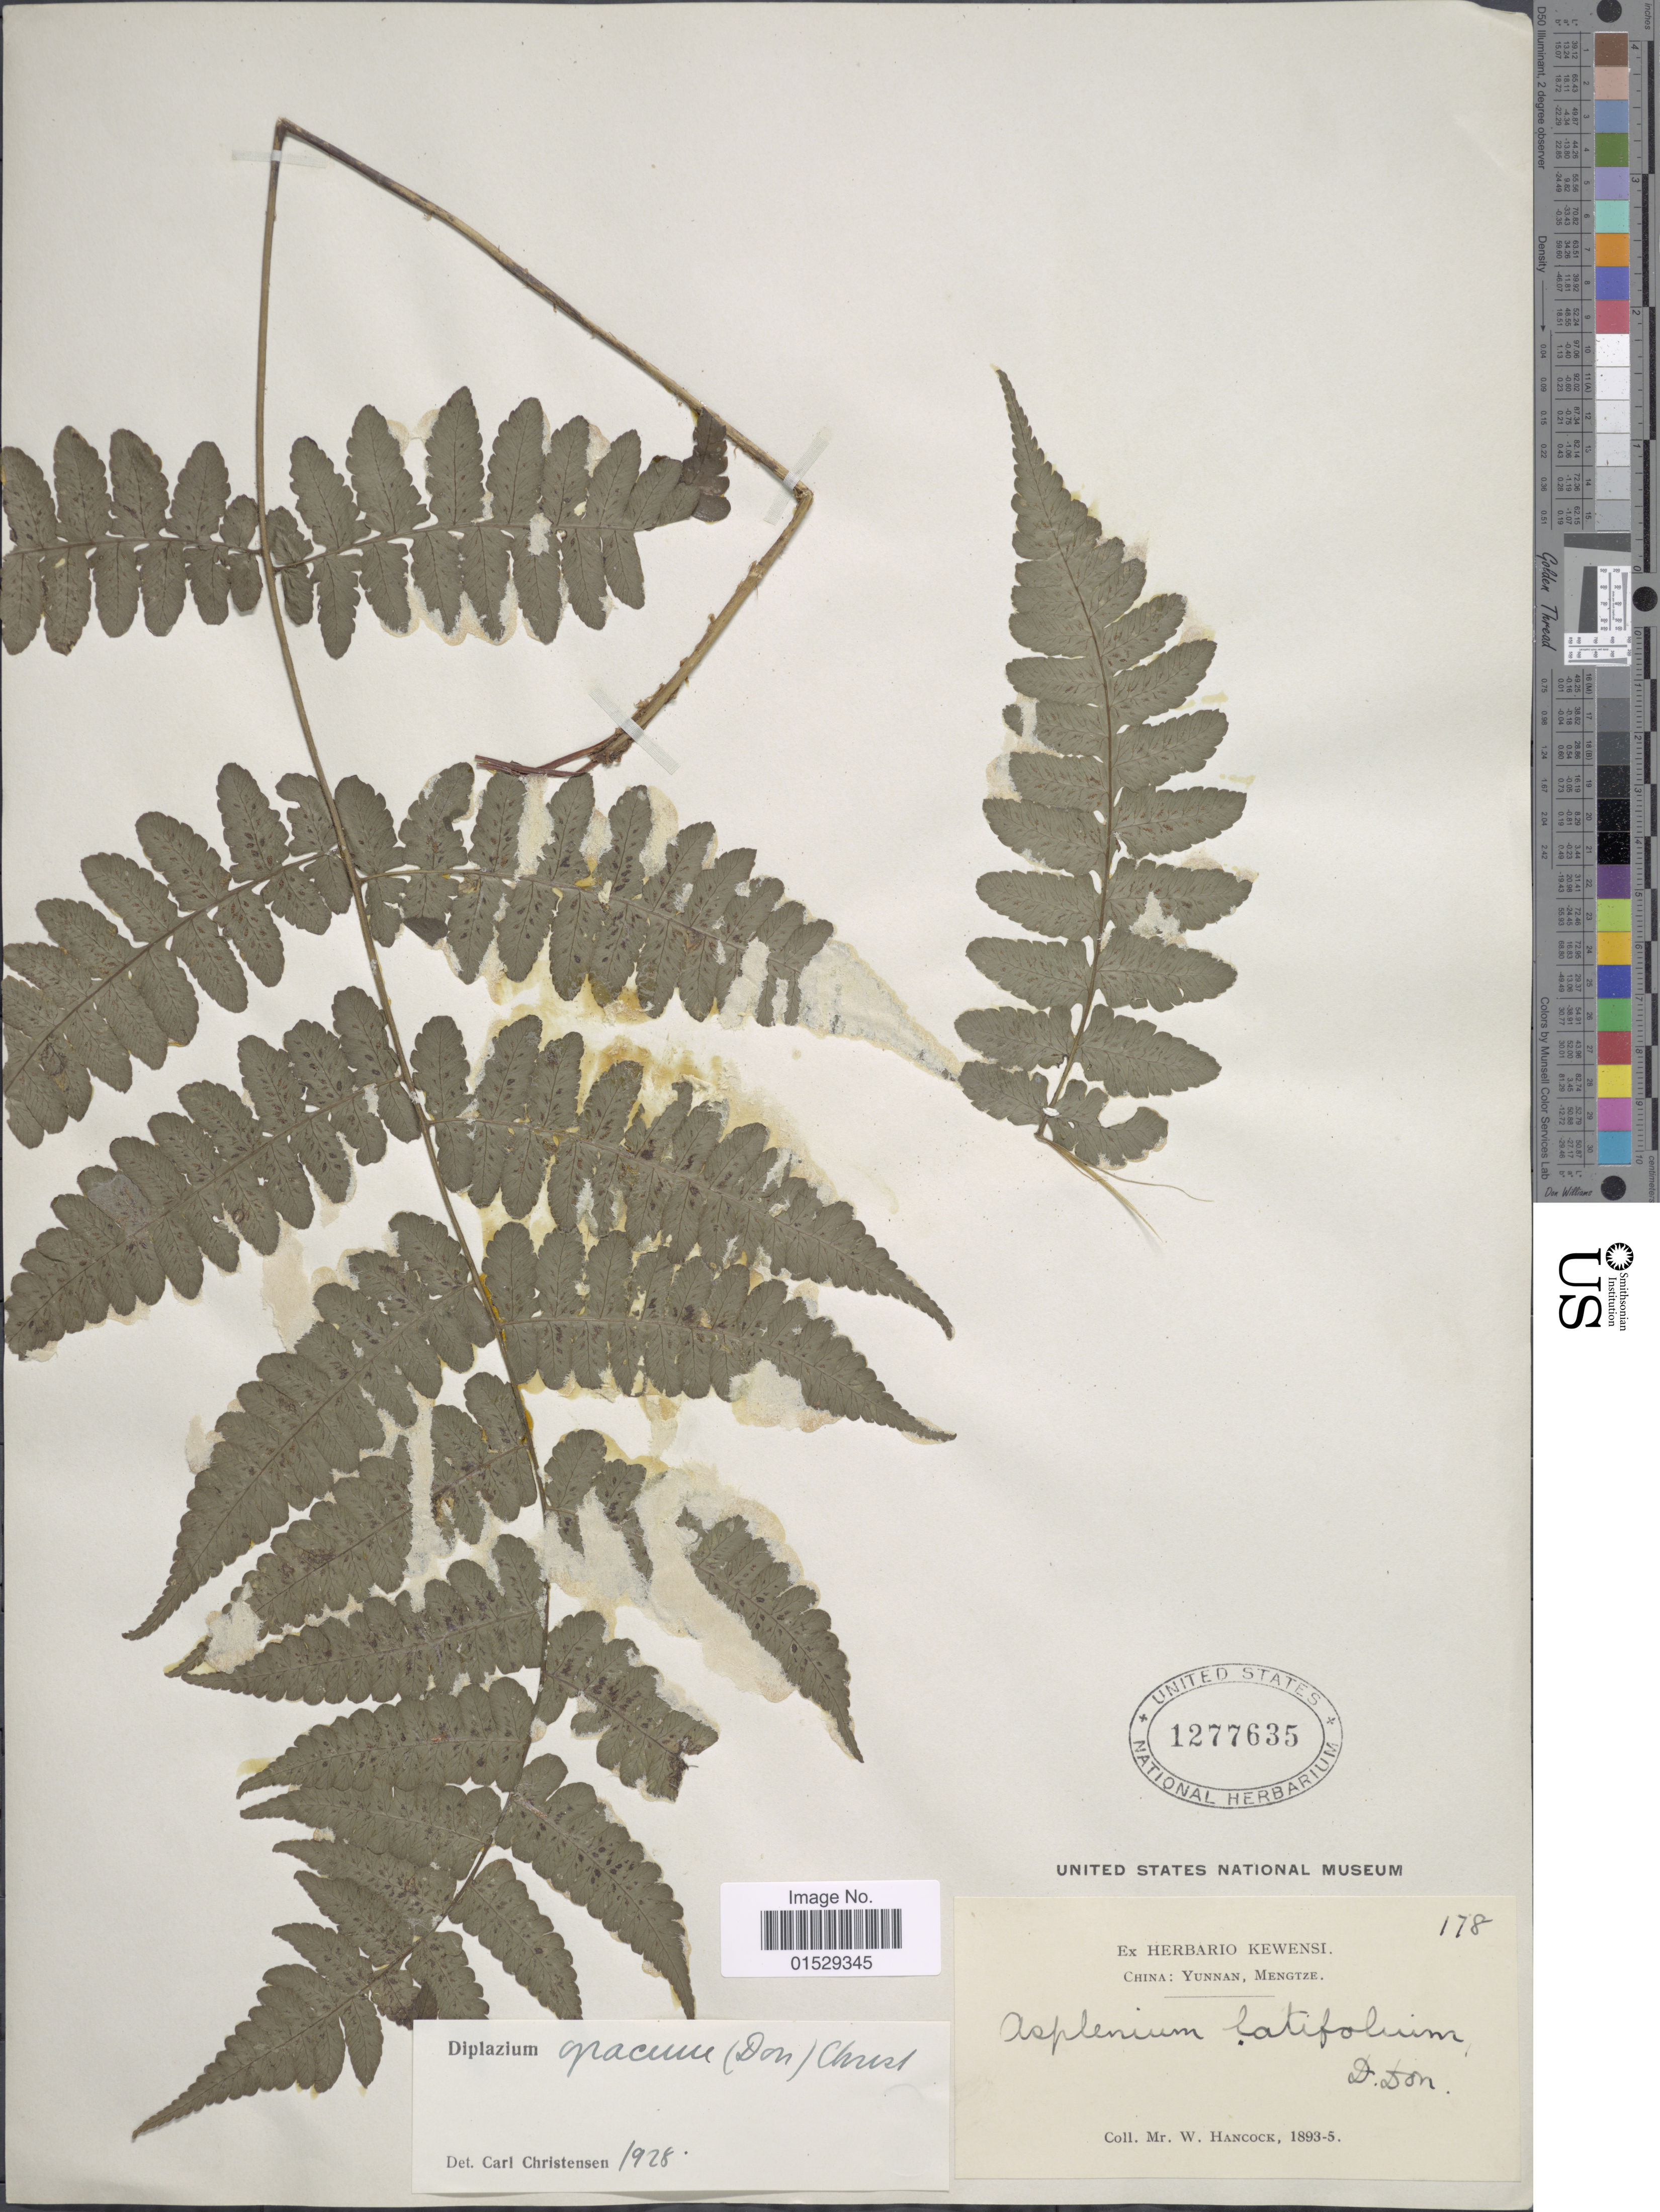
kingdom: Plantae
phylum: Tracheophyta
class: Polypodiopsida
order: Polypodiales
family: Athyriaceae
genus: Cornopteris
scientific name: Cornopteris opaca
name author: (D. Don) Tagawa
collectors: W. Hancock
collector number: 178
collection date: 1893/1895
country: China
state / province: Yunnan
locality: China: Yunnan, Mengtze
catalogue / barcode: US 1277635